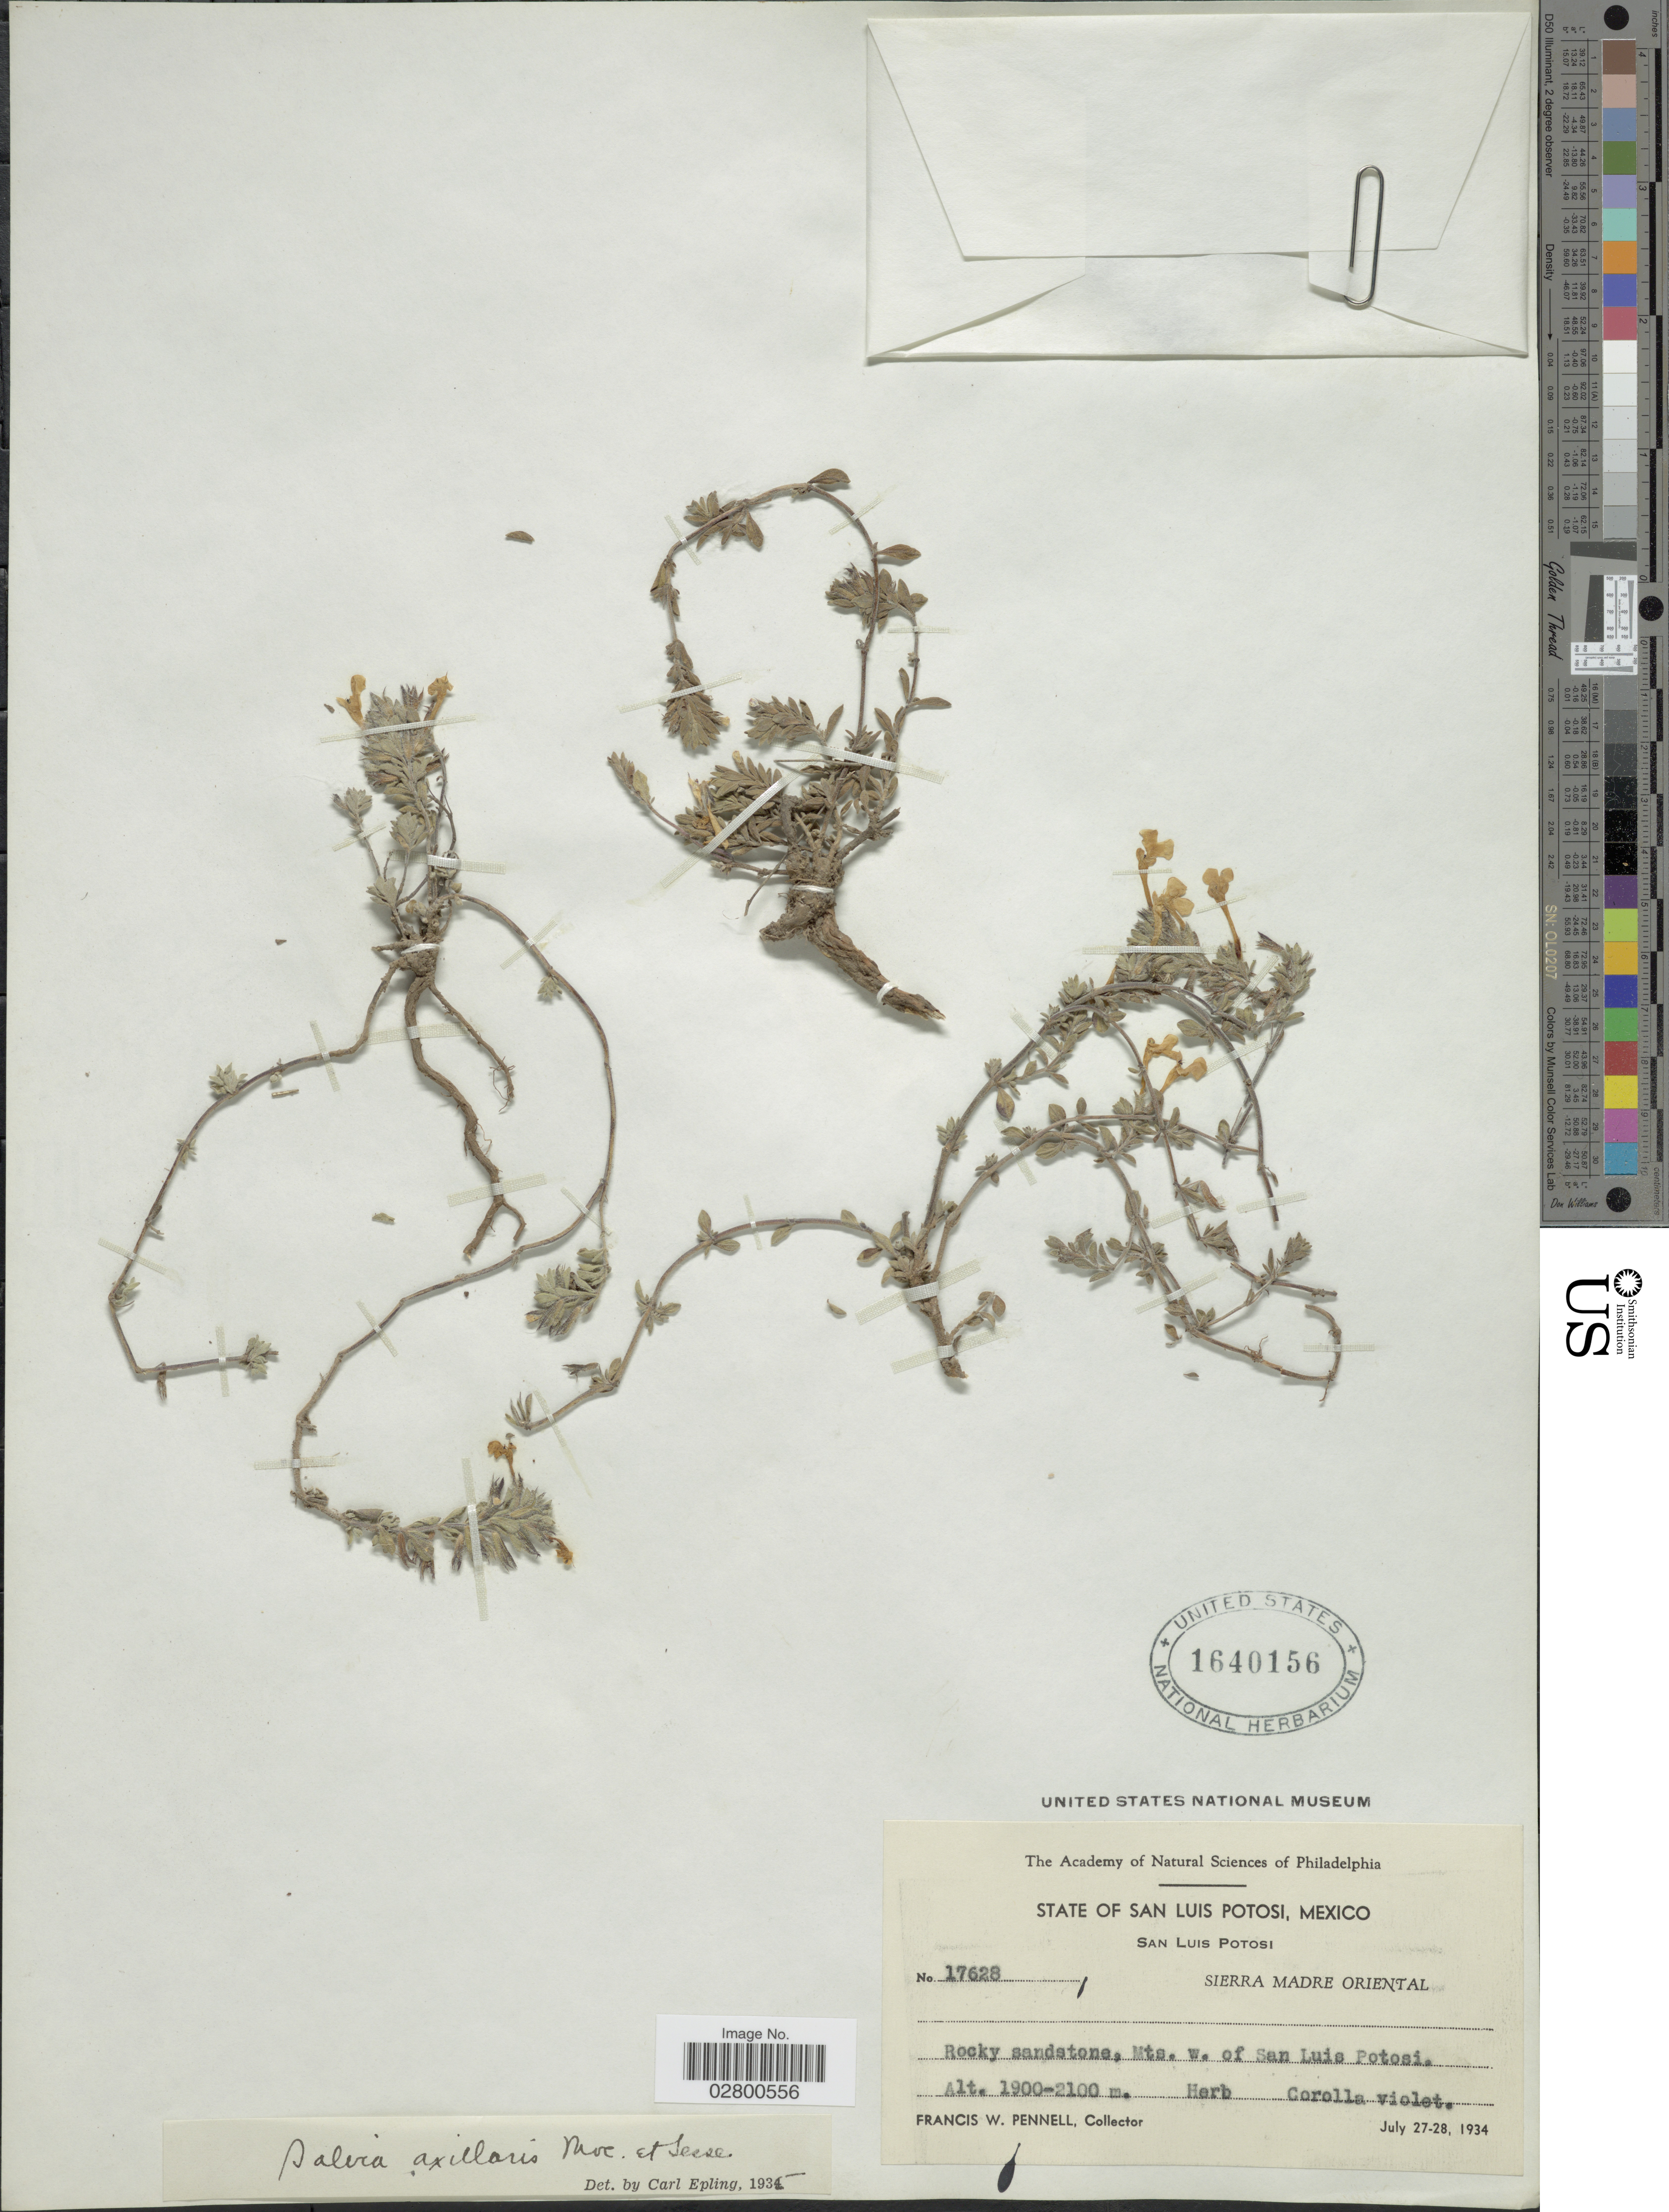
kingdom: Plantae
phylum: Tracheophyta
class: Magnoliopsida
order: Lamiales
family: Lamiaceae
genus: Salvia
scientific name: Salvia axillaris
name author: Moc. & Sessé ex Benth.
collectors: F. W. Pennell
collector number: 17628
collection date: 1934-07-27/1934-07-28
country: Mexico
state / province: San Luis Potosí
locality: Sierra Madre Oriental. Rocky sandstone, Mts. w. of San Luis Potosi.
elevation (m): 1900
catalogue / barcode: US 1640156